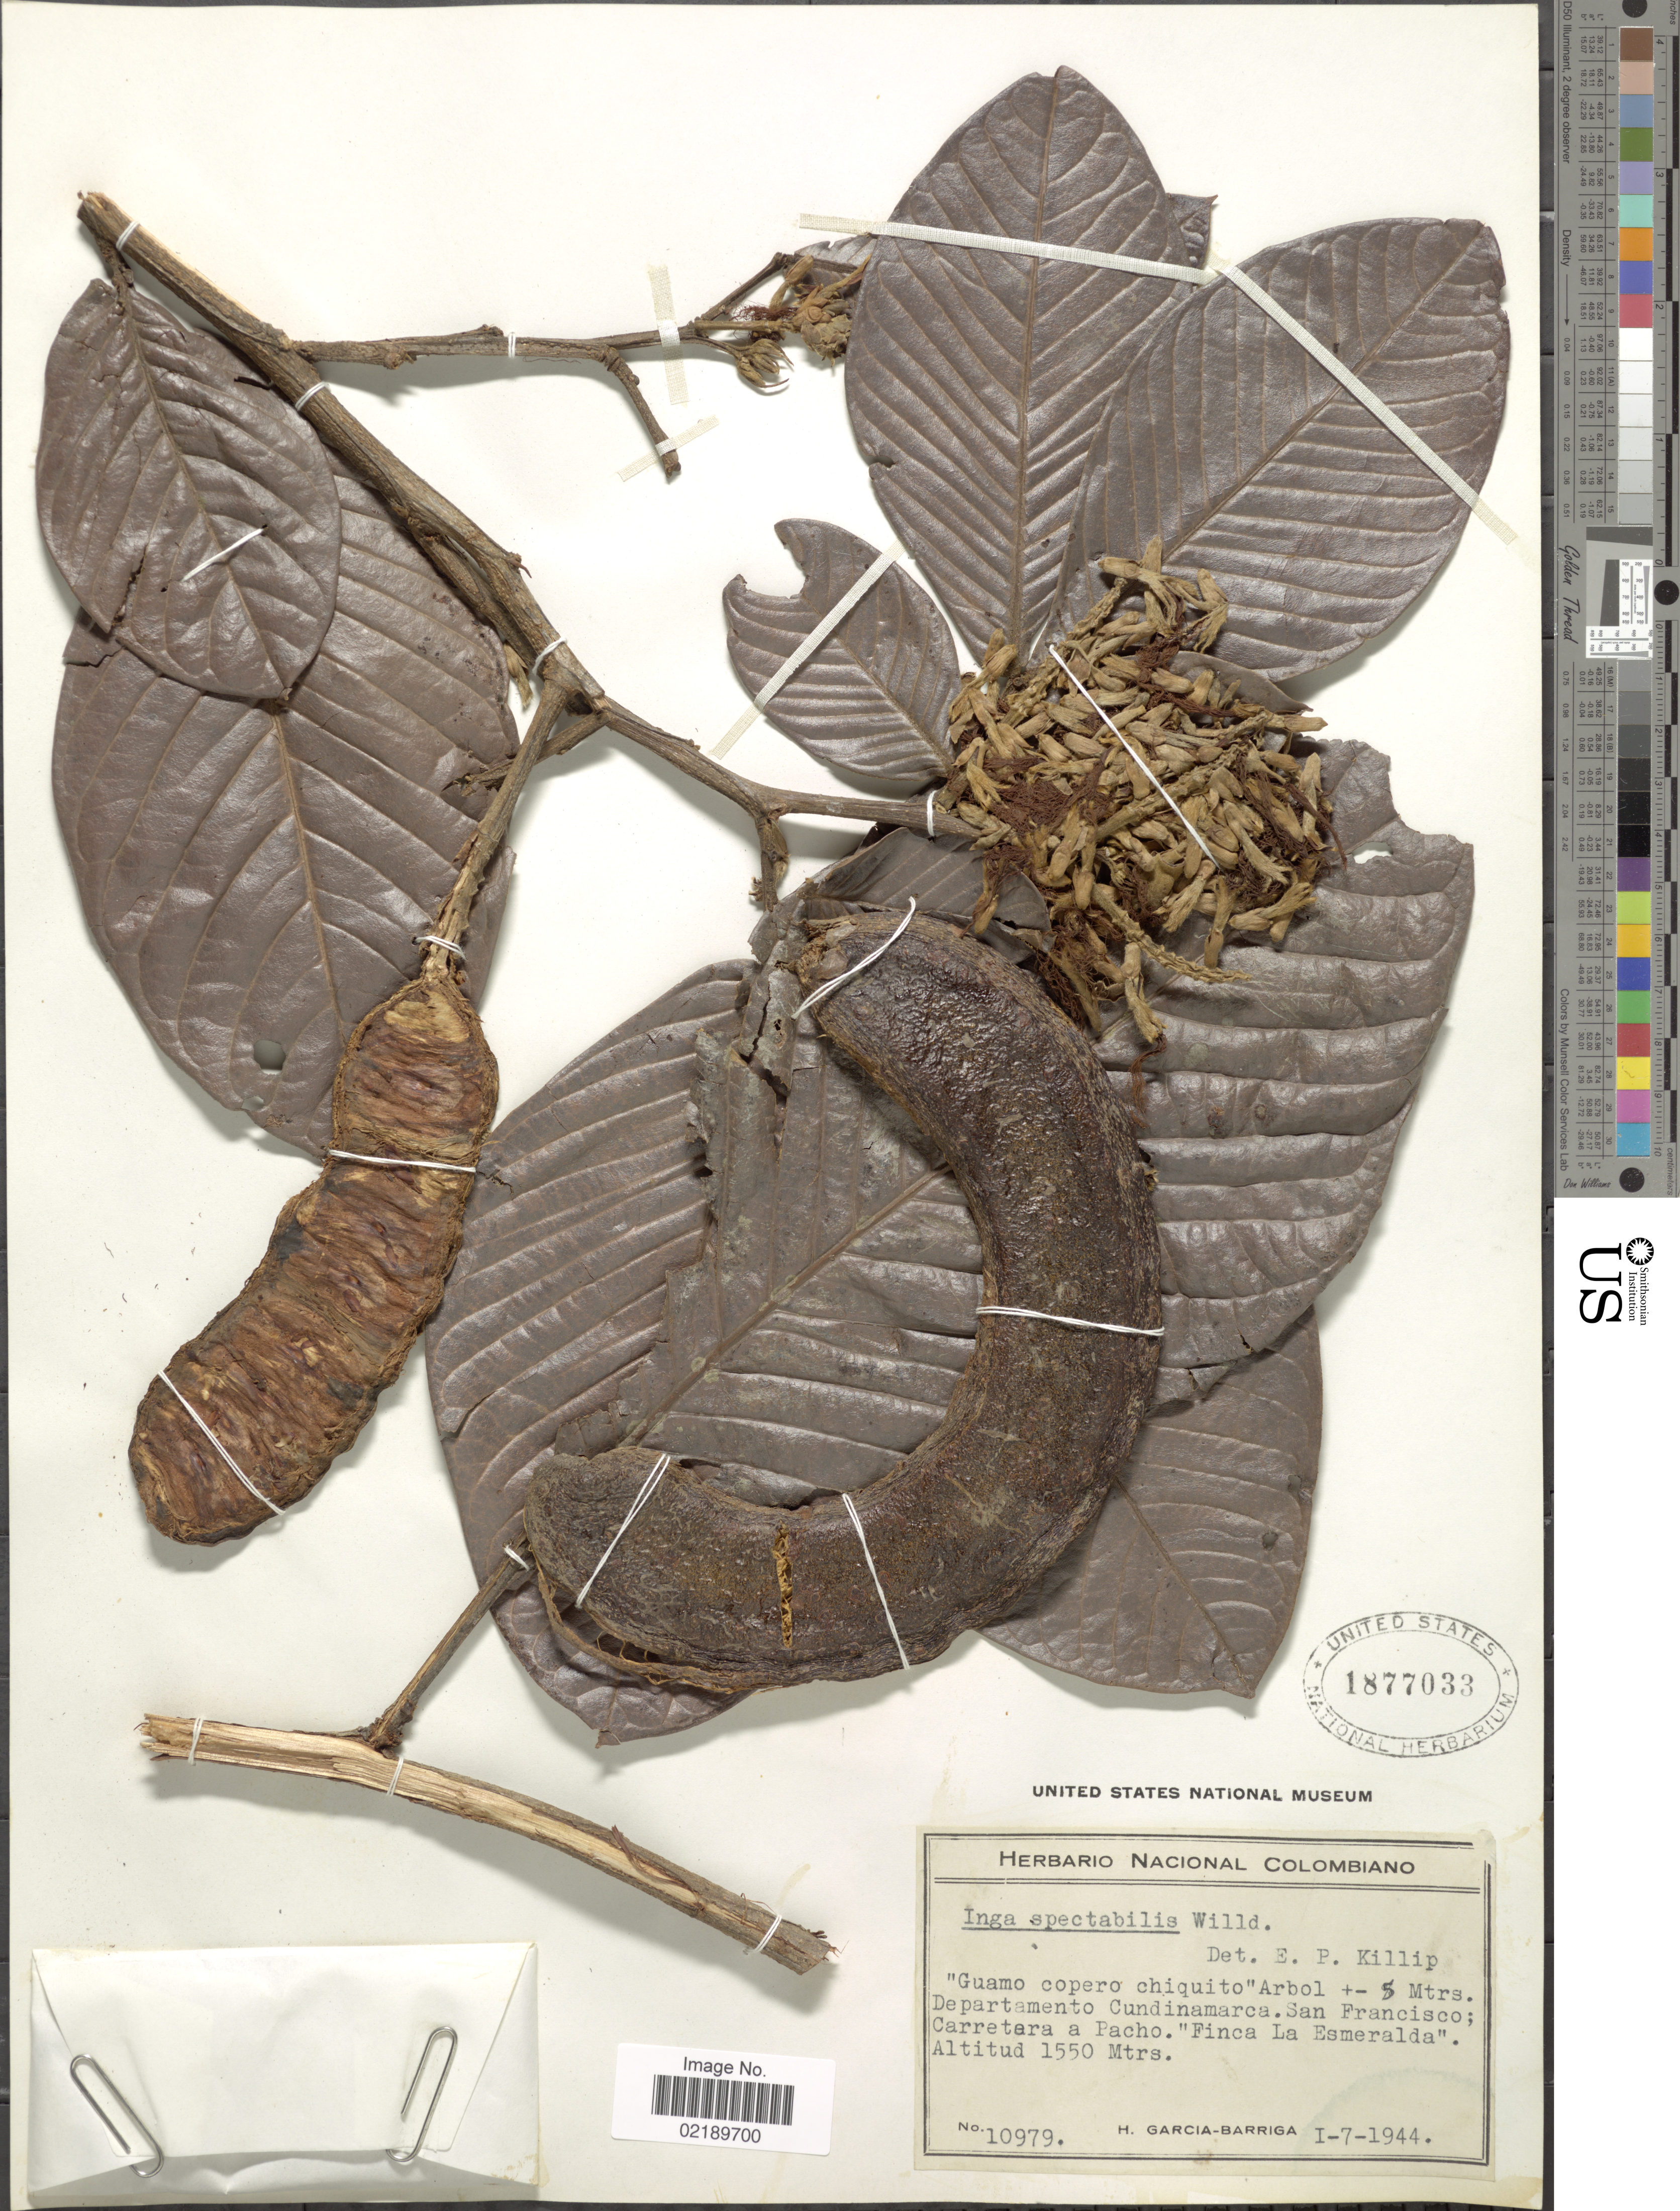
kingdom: Plantae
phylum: Tracheophyta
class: Magnoliopsida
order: Fabales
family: Fabaceae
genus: Inga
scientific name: Inga spectabilis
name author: (Vahl) Willd.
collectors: H. García Barriga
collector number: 10979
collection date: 1944-01-07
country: Colombia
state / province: Cundinamarca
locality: Departamento Cundinamarca. San Francisco; Carretera a Pacho. "Finca La Esmeralda"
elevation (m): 1550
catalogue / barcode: US 1877033